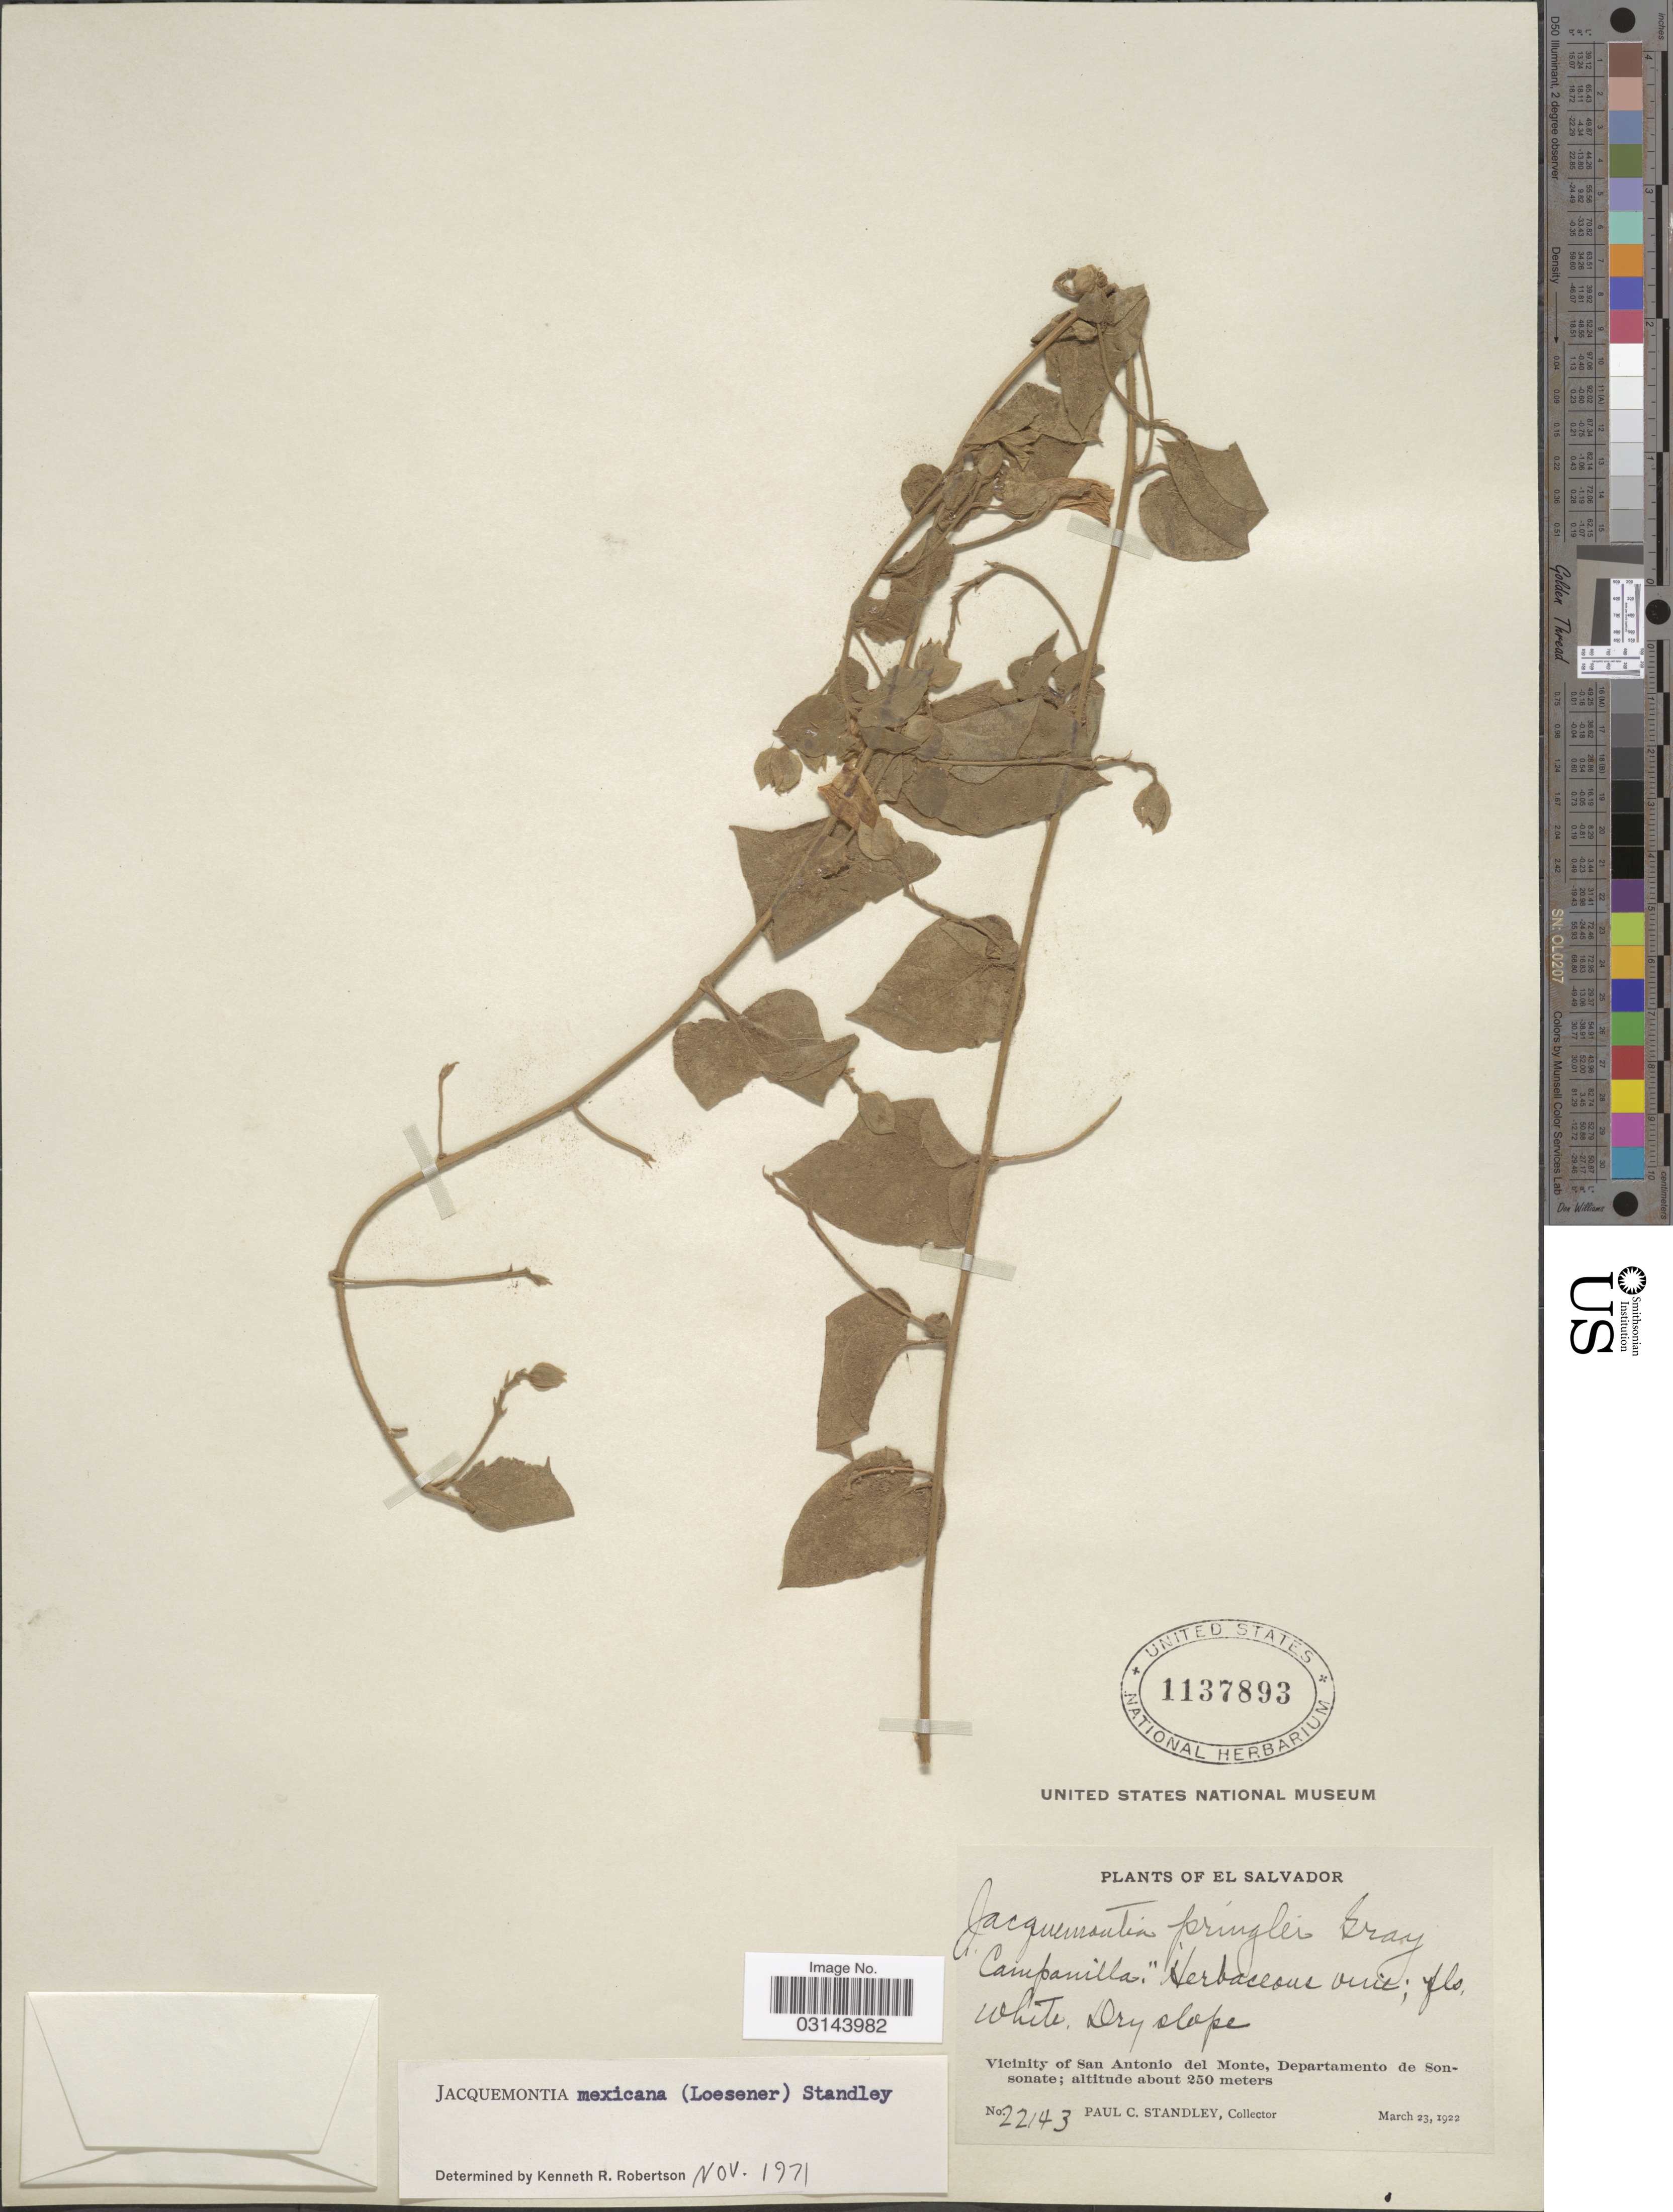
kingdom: Plantae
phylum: Tracheophyta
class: Magnoliopsida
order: Solanales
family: Convolvulaceae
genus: Jacquemontia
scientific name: Jacquemontia mexicana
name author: (Loes.) Standl. & Steyerm.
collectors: P. C. Standley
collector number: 22143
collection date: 1922-03-23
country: El Salvador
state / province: Sonsonate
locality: Vicinity of San Antonio del Monte, Departamento de Sonsonate.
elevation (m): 250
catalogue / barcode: US 1137893